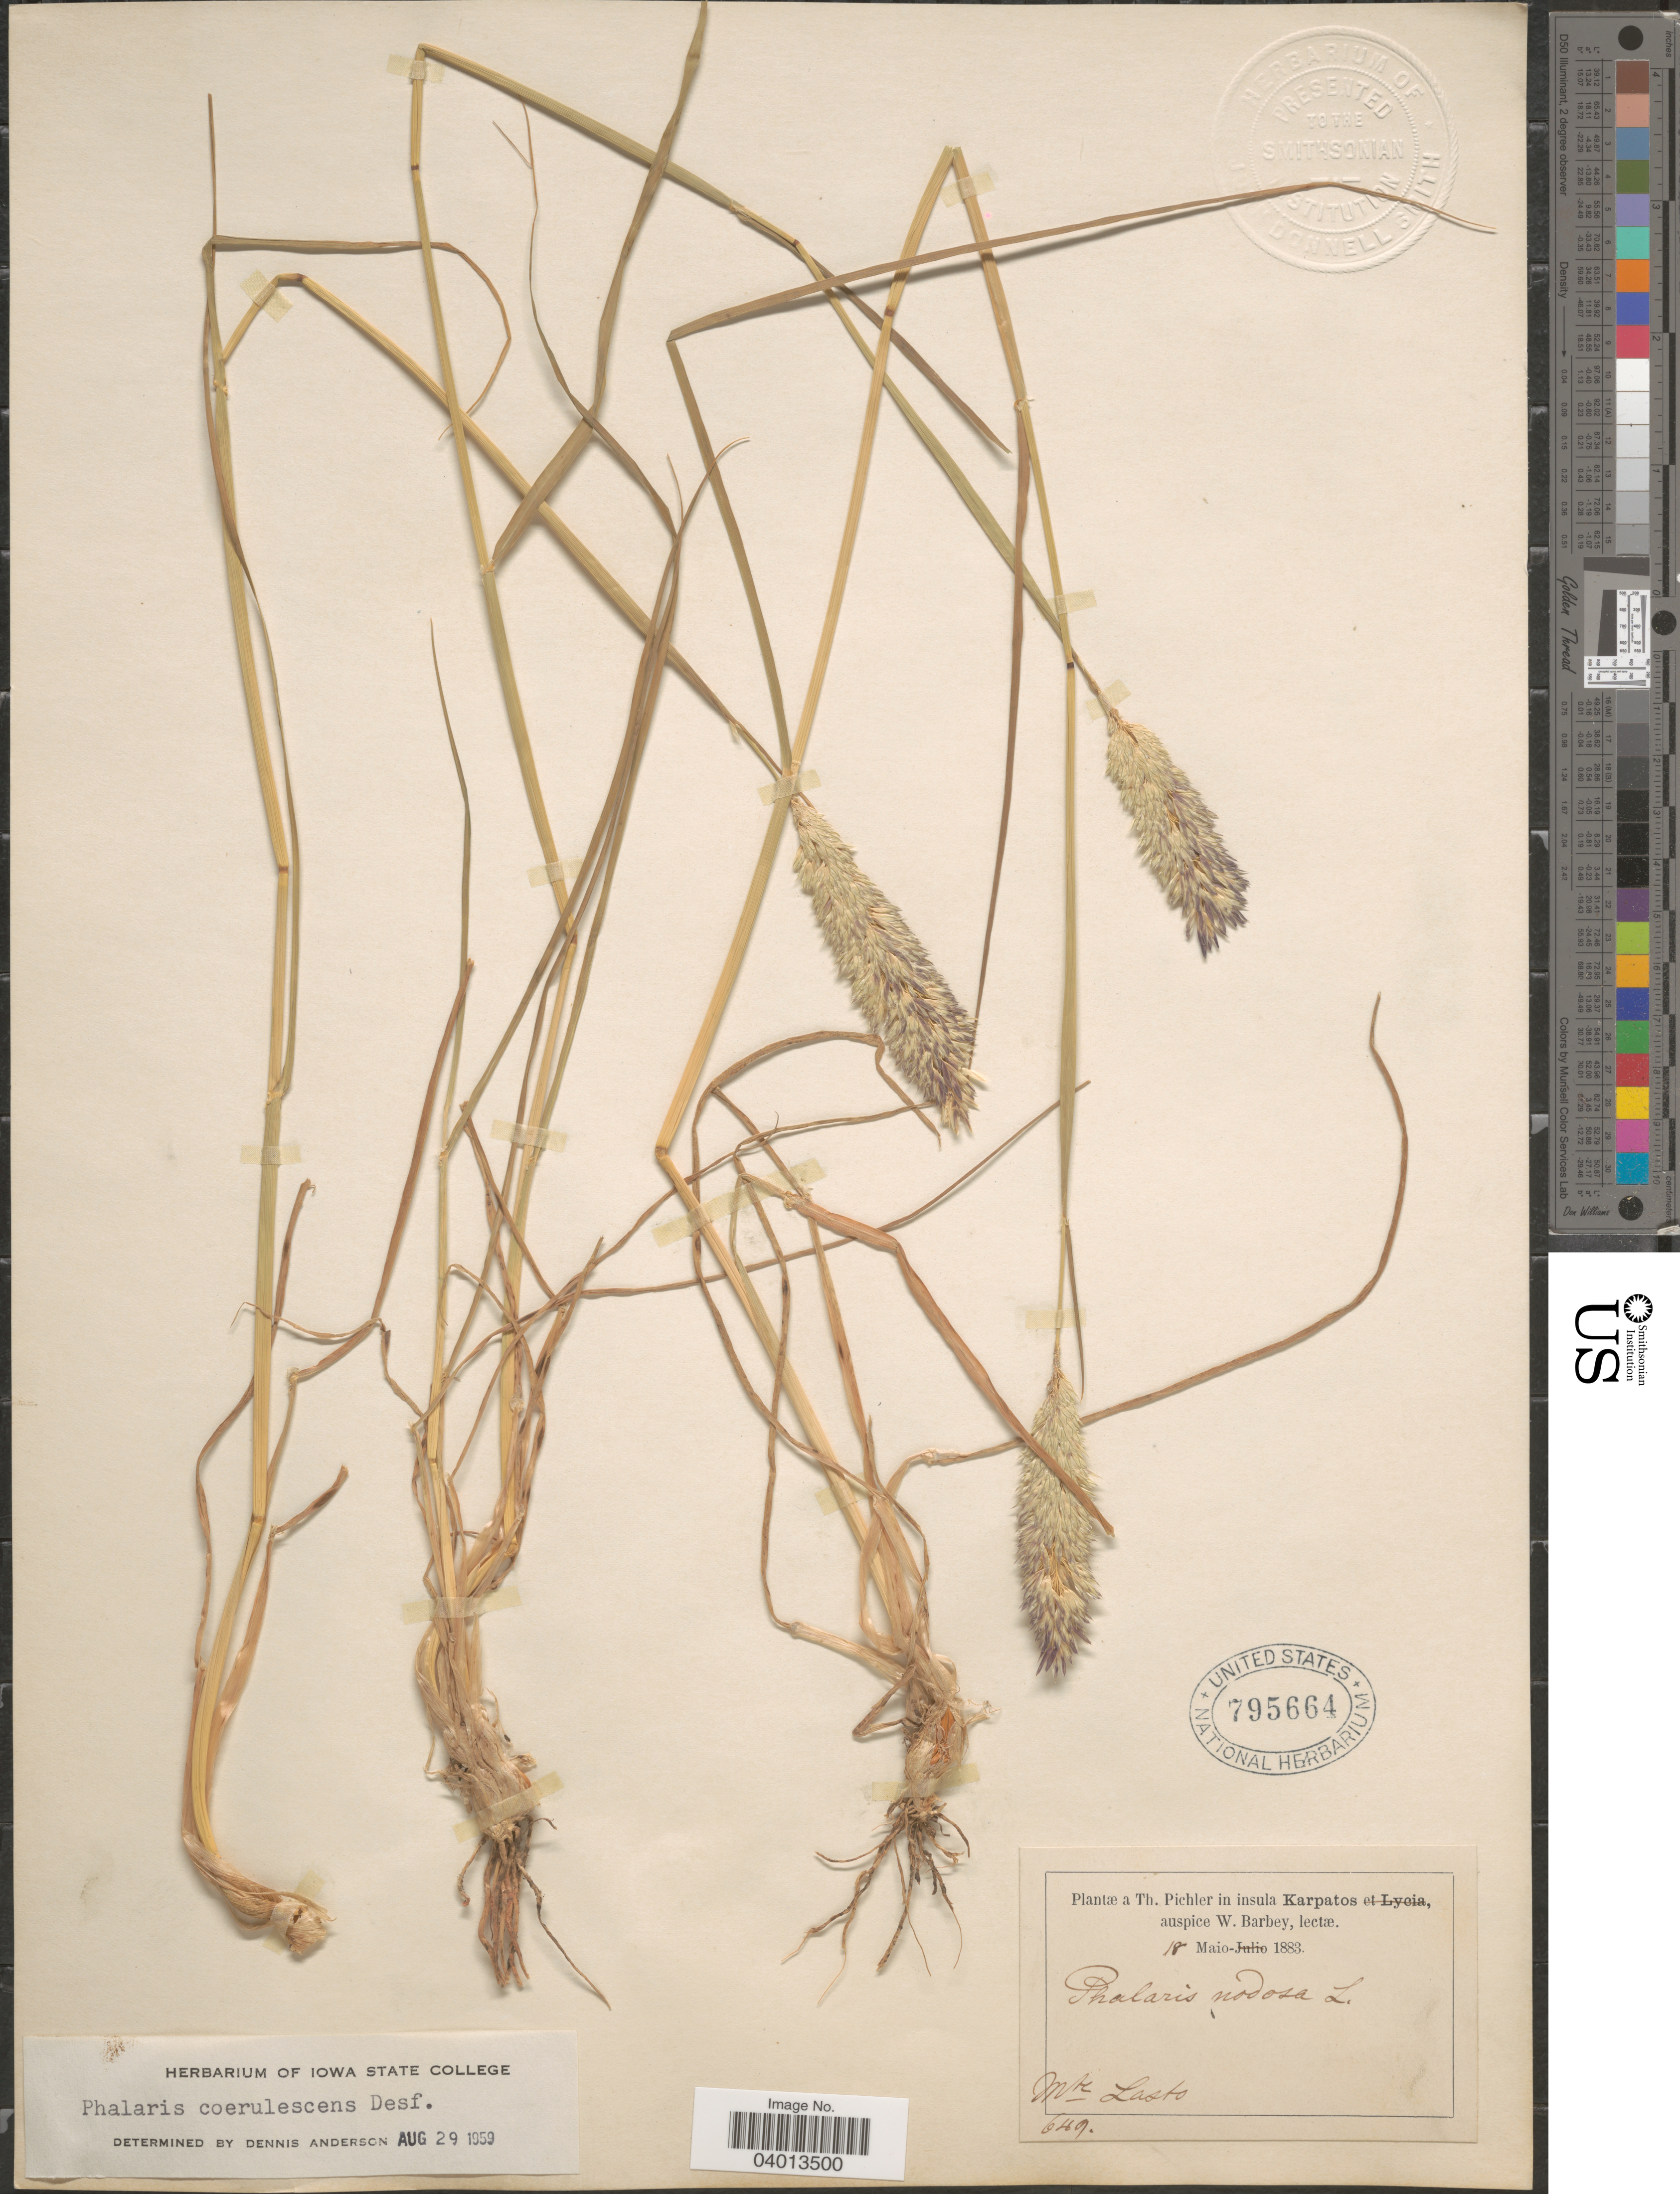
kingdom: Plantae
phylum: Tracheophyta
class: Liliopsida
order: Poales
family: Poaceae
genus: Phalaris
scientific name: Phalaris coerulescens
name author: Desf.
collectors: T. Pichler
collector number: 649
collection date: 1883-05-18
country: Greece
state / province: South Aegean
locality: In insula Kapatos. Mte Lasto.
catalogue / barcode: US 795664